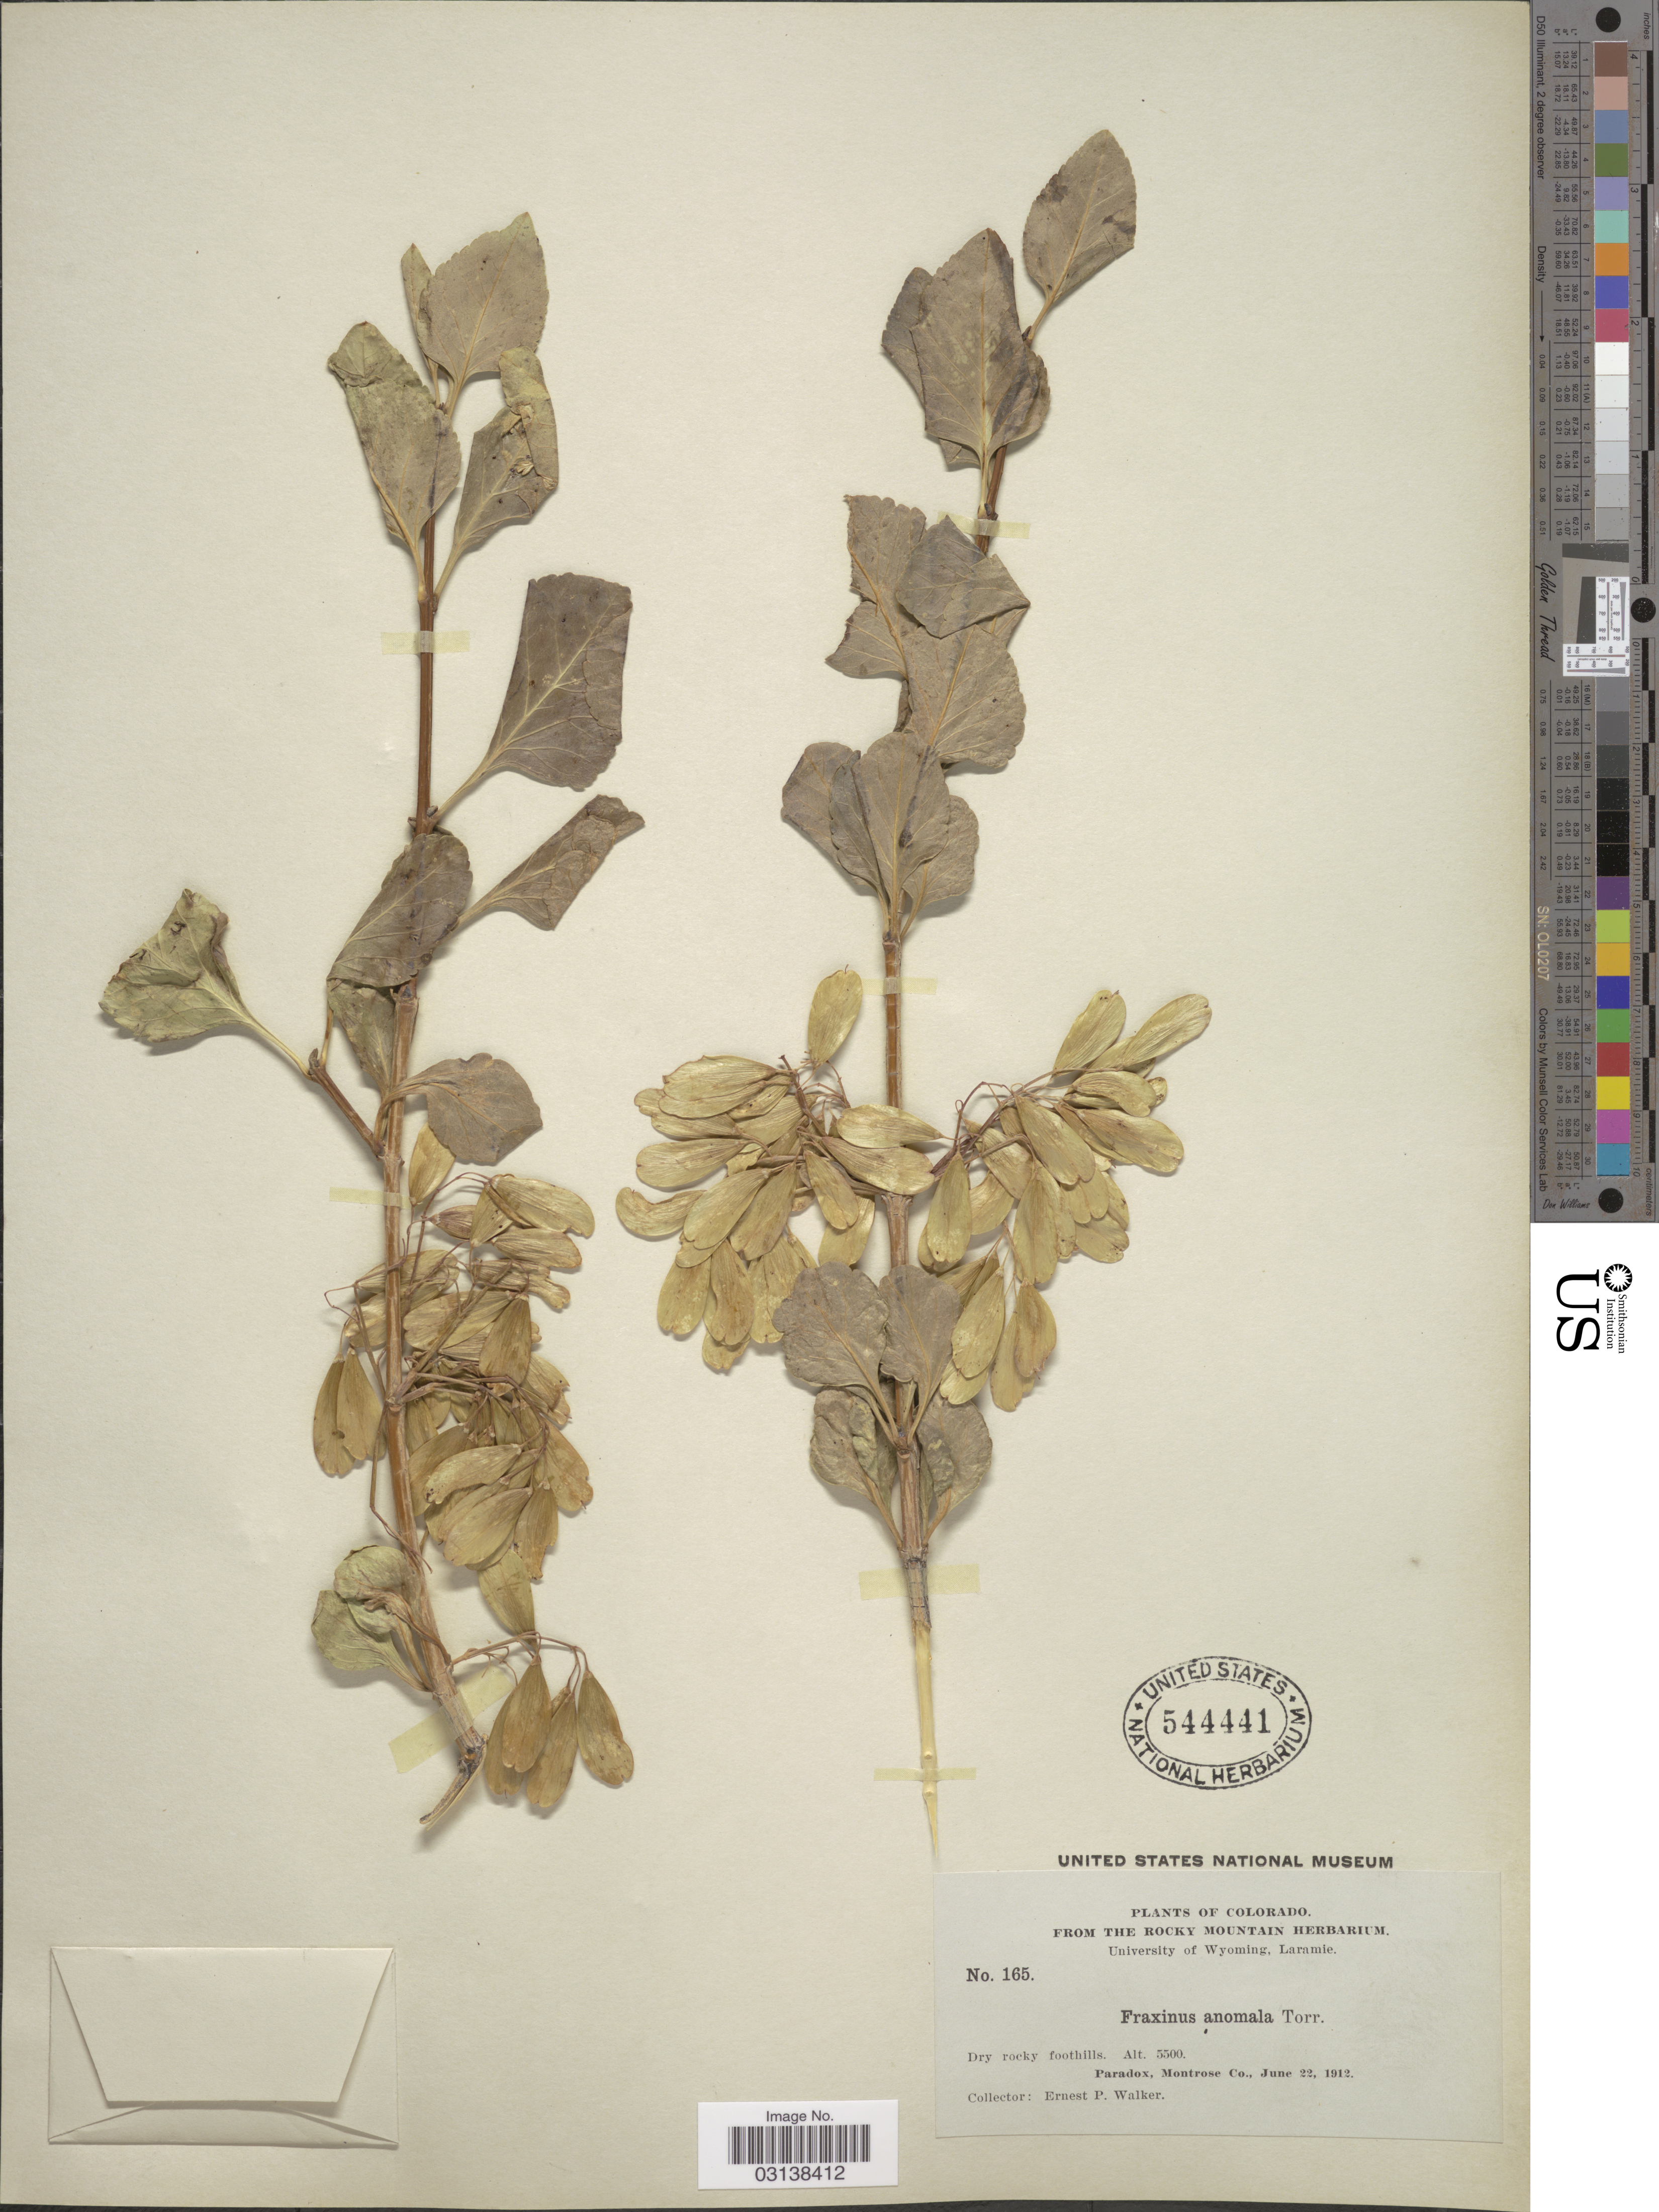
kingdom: Plantae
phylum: Tracheophyta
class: Magnoliopsida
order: Lamiales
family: Oleaceae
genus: Fraxinus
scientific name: Fraxinus anomala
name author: Torr. ex S. Watson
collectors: E. P. Walker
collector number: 165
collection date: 1912-06-22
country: United States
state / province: Colorado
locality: Dry rocky foothills. Paradox, Montrose Co.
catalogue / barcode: US 544441